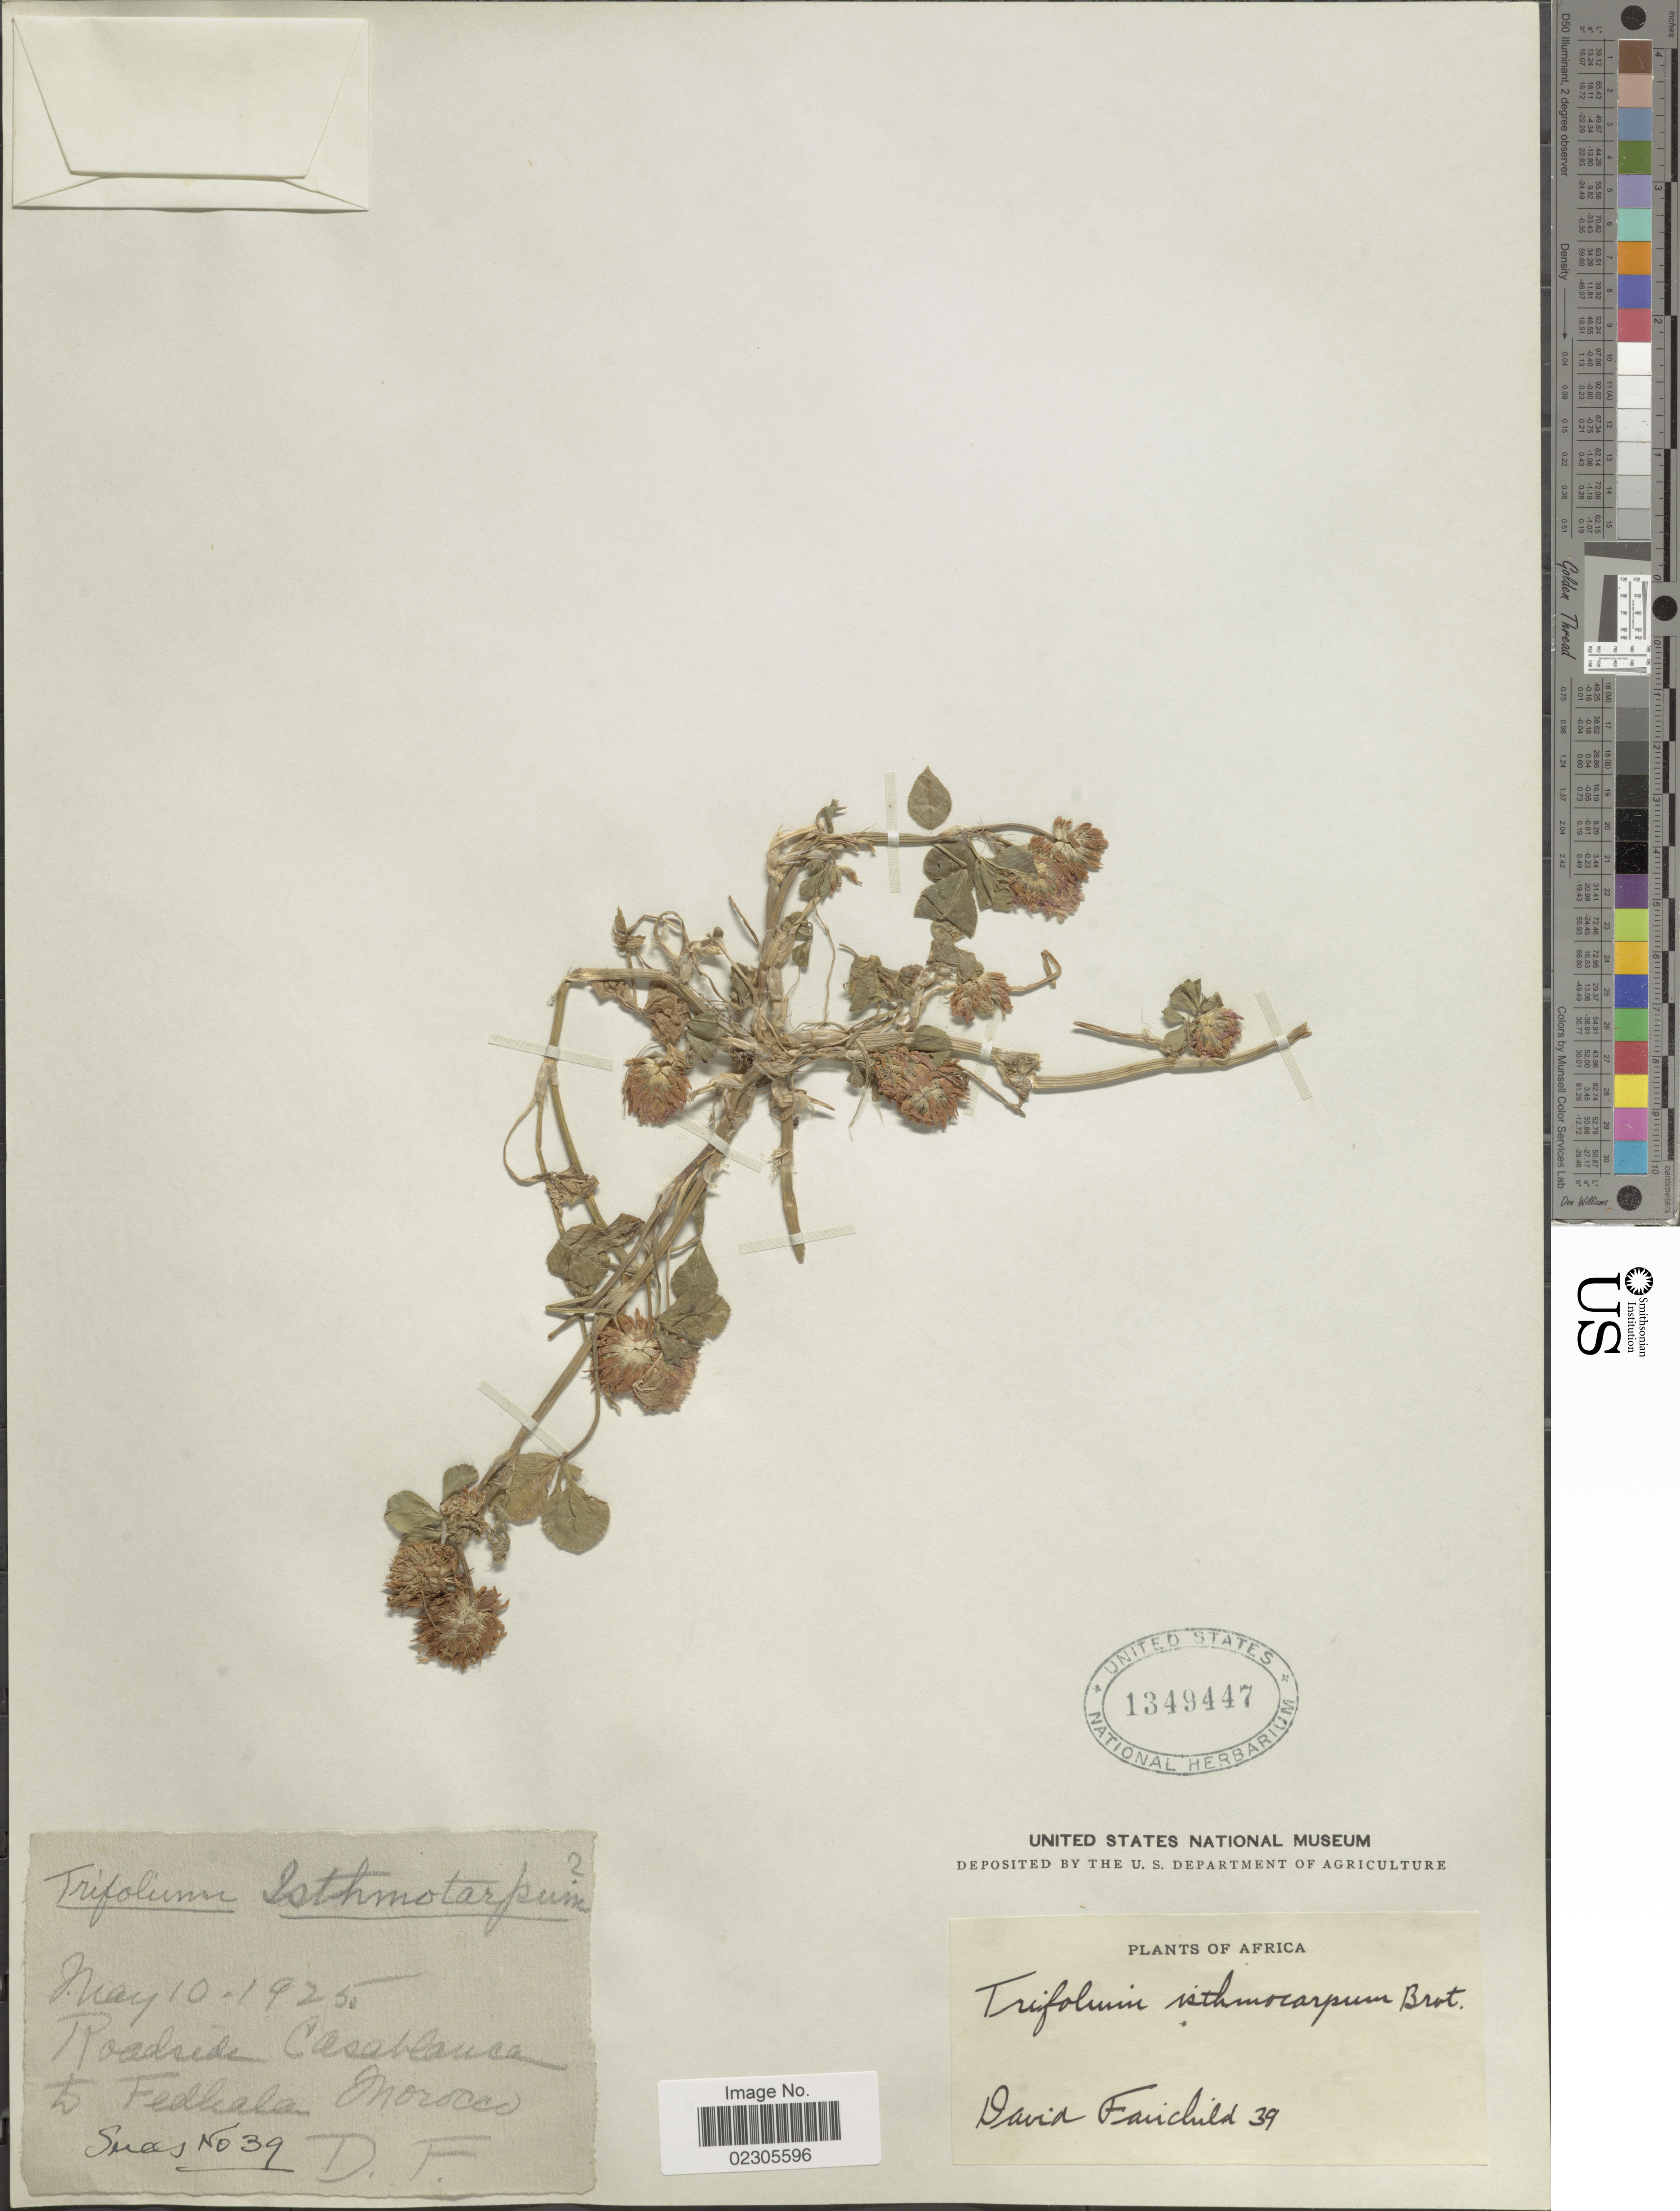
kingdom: Plantae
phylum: Tracheophyta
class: Magnoliopsida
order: Fabales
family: Fabaceae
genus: Trifolium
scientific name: Trifolium isthmocarpum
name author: Brot.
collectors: D. Fairchild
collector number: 39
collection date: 1925-05-10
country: Morocco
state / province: Grand Casablanca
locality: Roadside Casablanca to Fedhala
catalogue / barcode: US 1349447